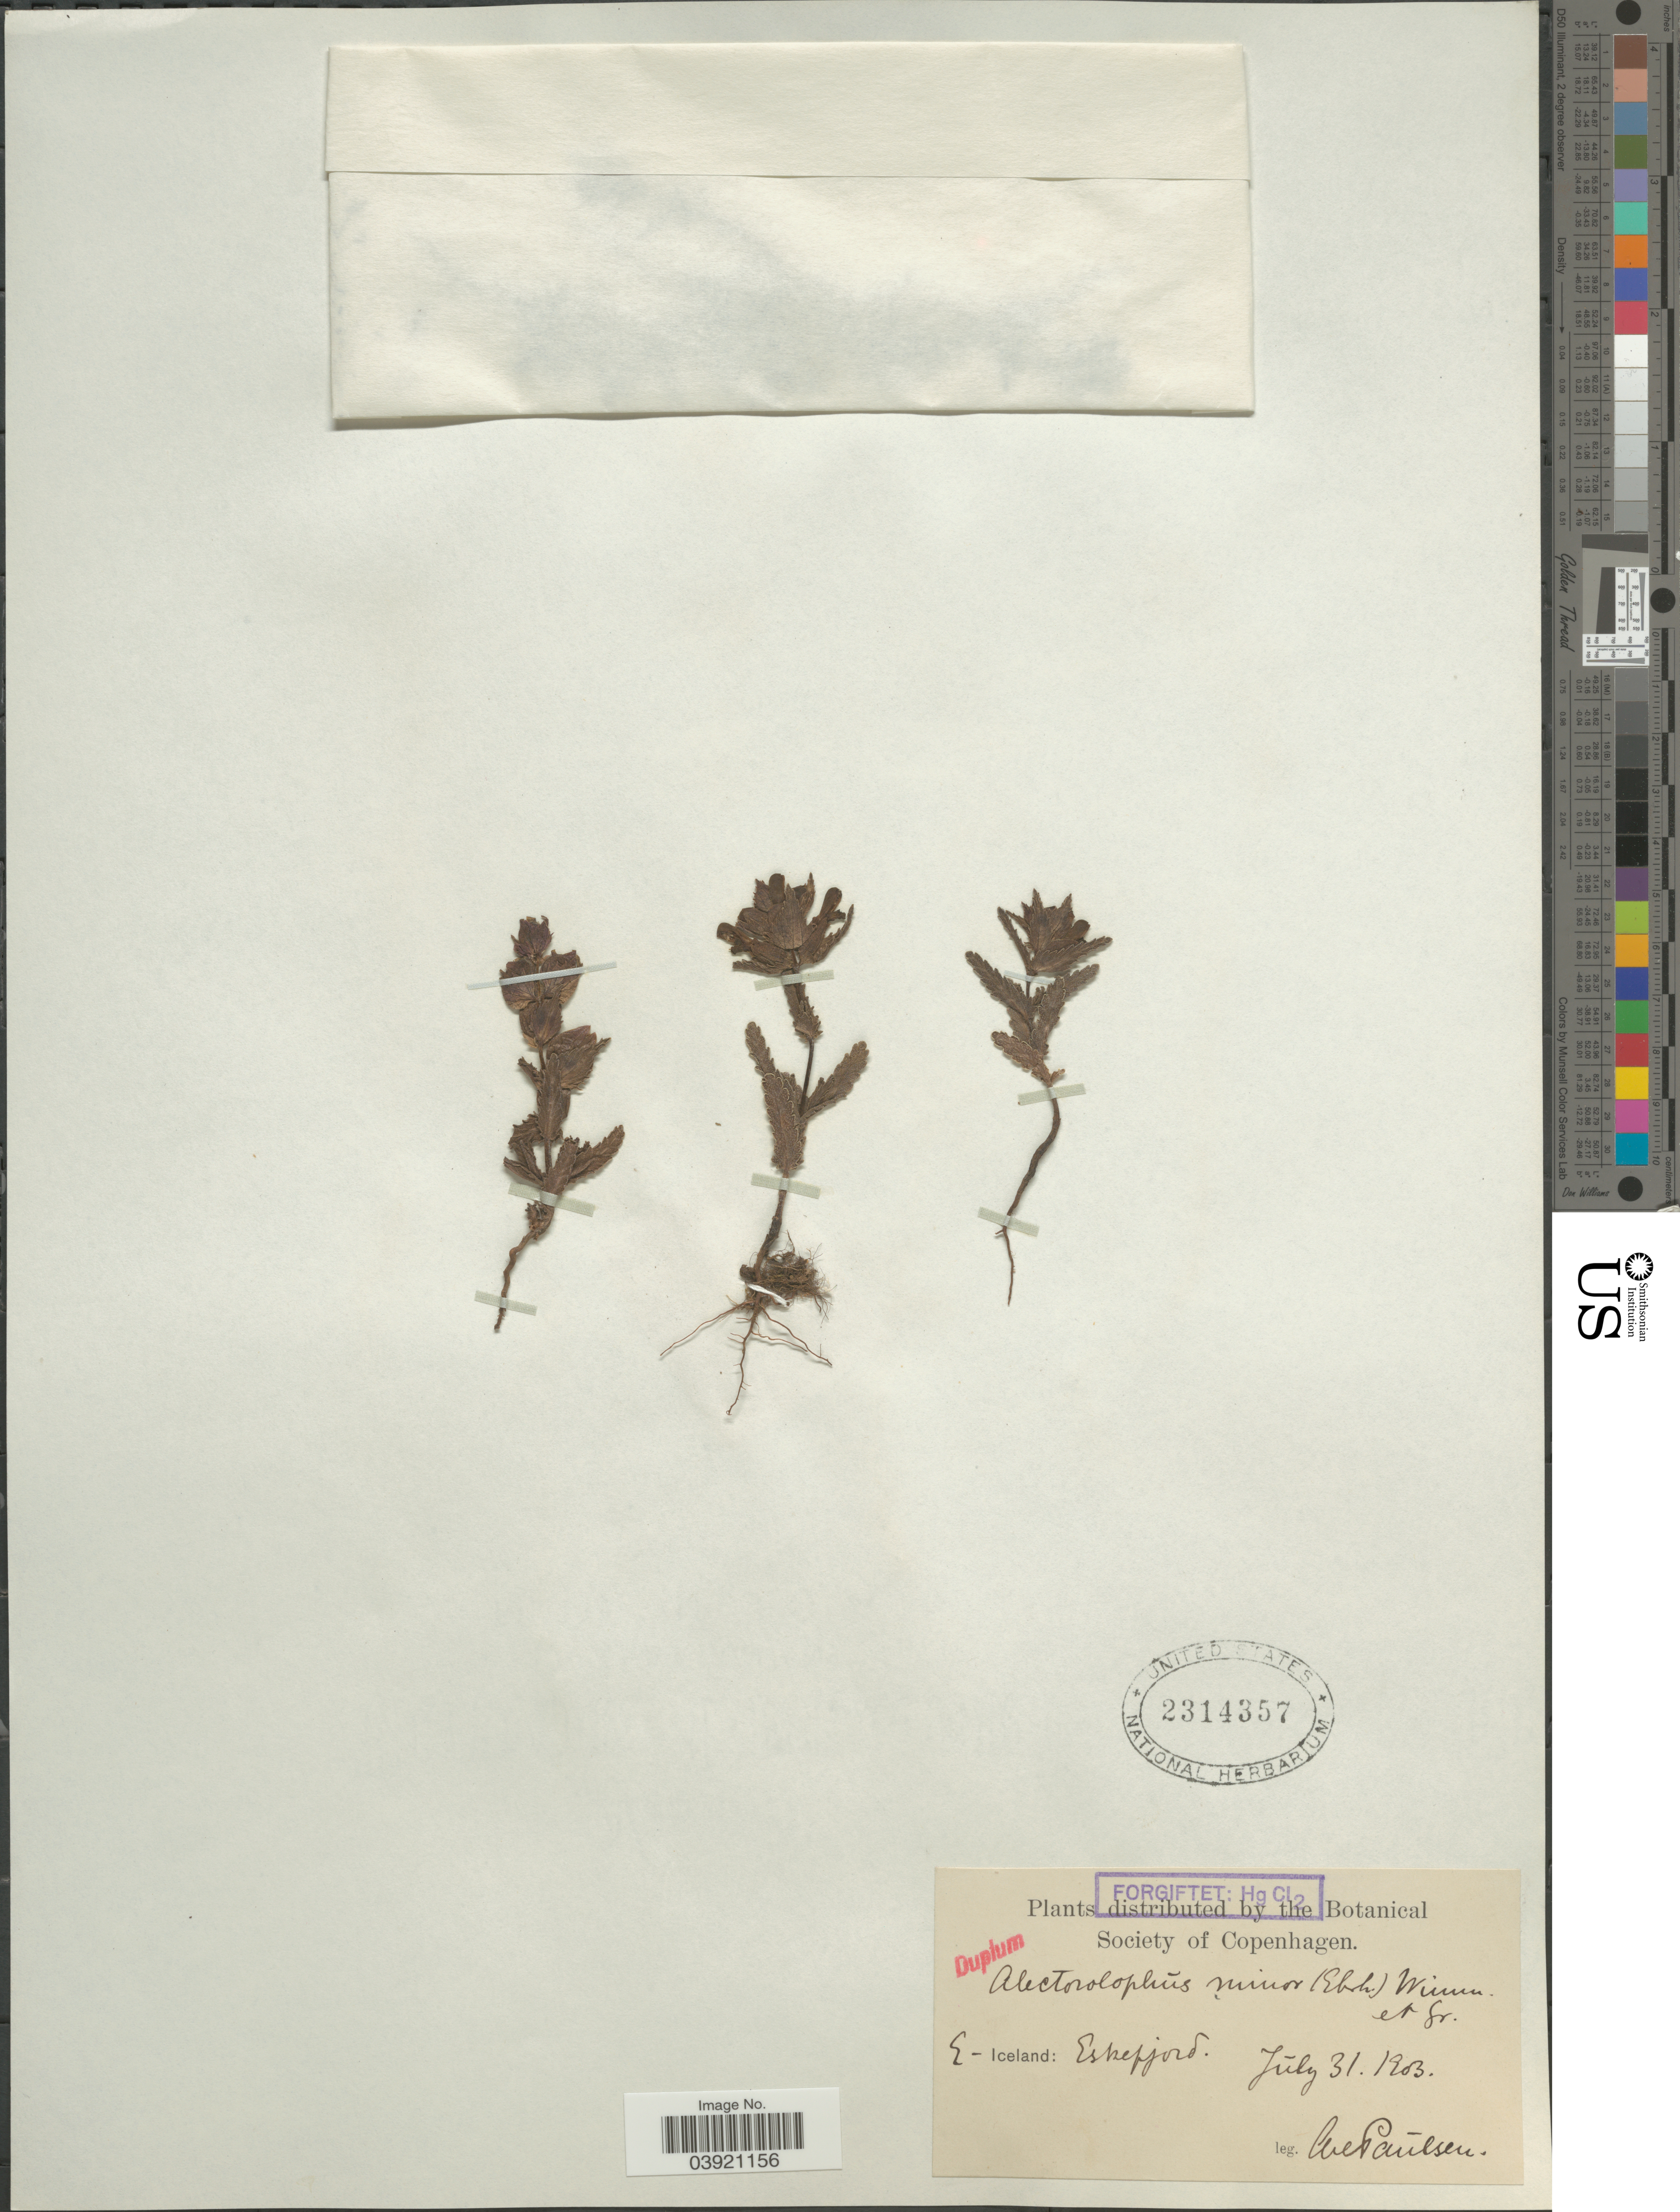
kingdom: Plantae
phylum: Tracheophyta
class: Magnoliopsida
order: Lamiales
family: Orobanchaceae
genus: Rhinanthus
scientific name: Rhinanthus minor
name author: L.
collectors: A. Paulsen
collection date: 1903-07-31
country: Iceland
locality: E-Iceland: Eskefjord.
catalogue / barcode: US 2314357